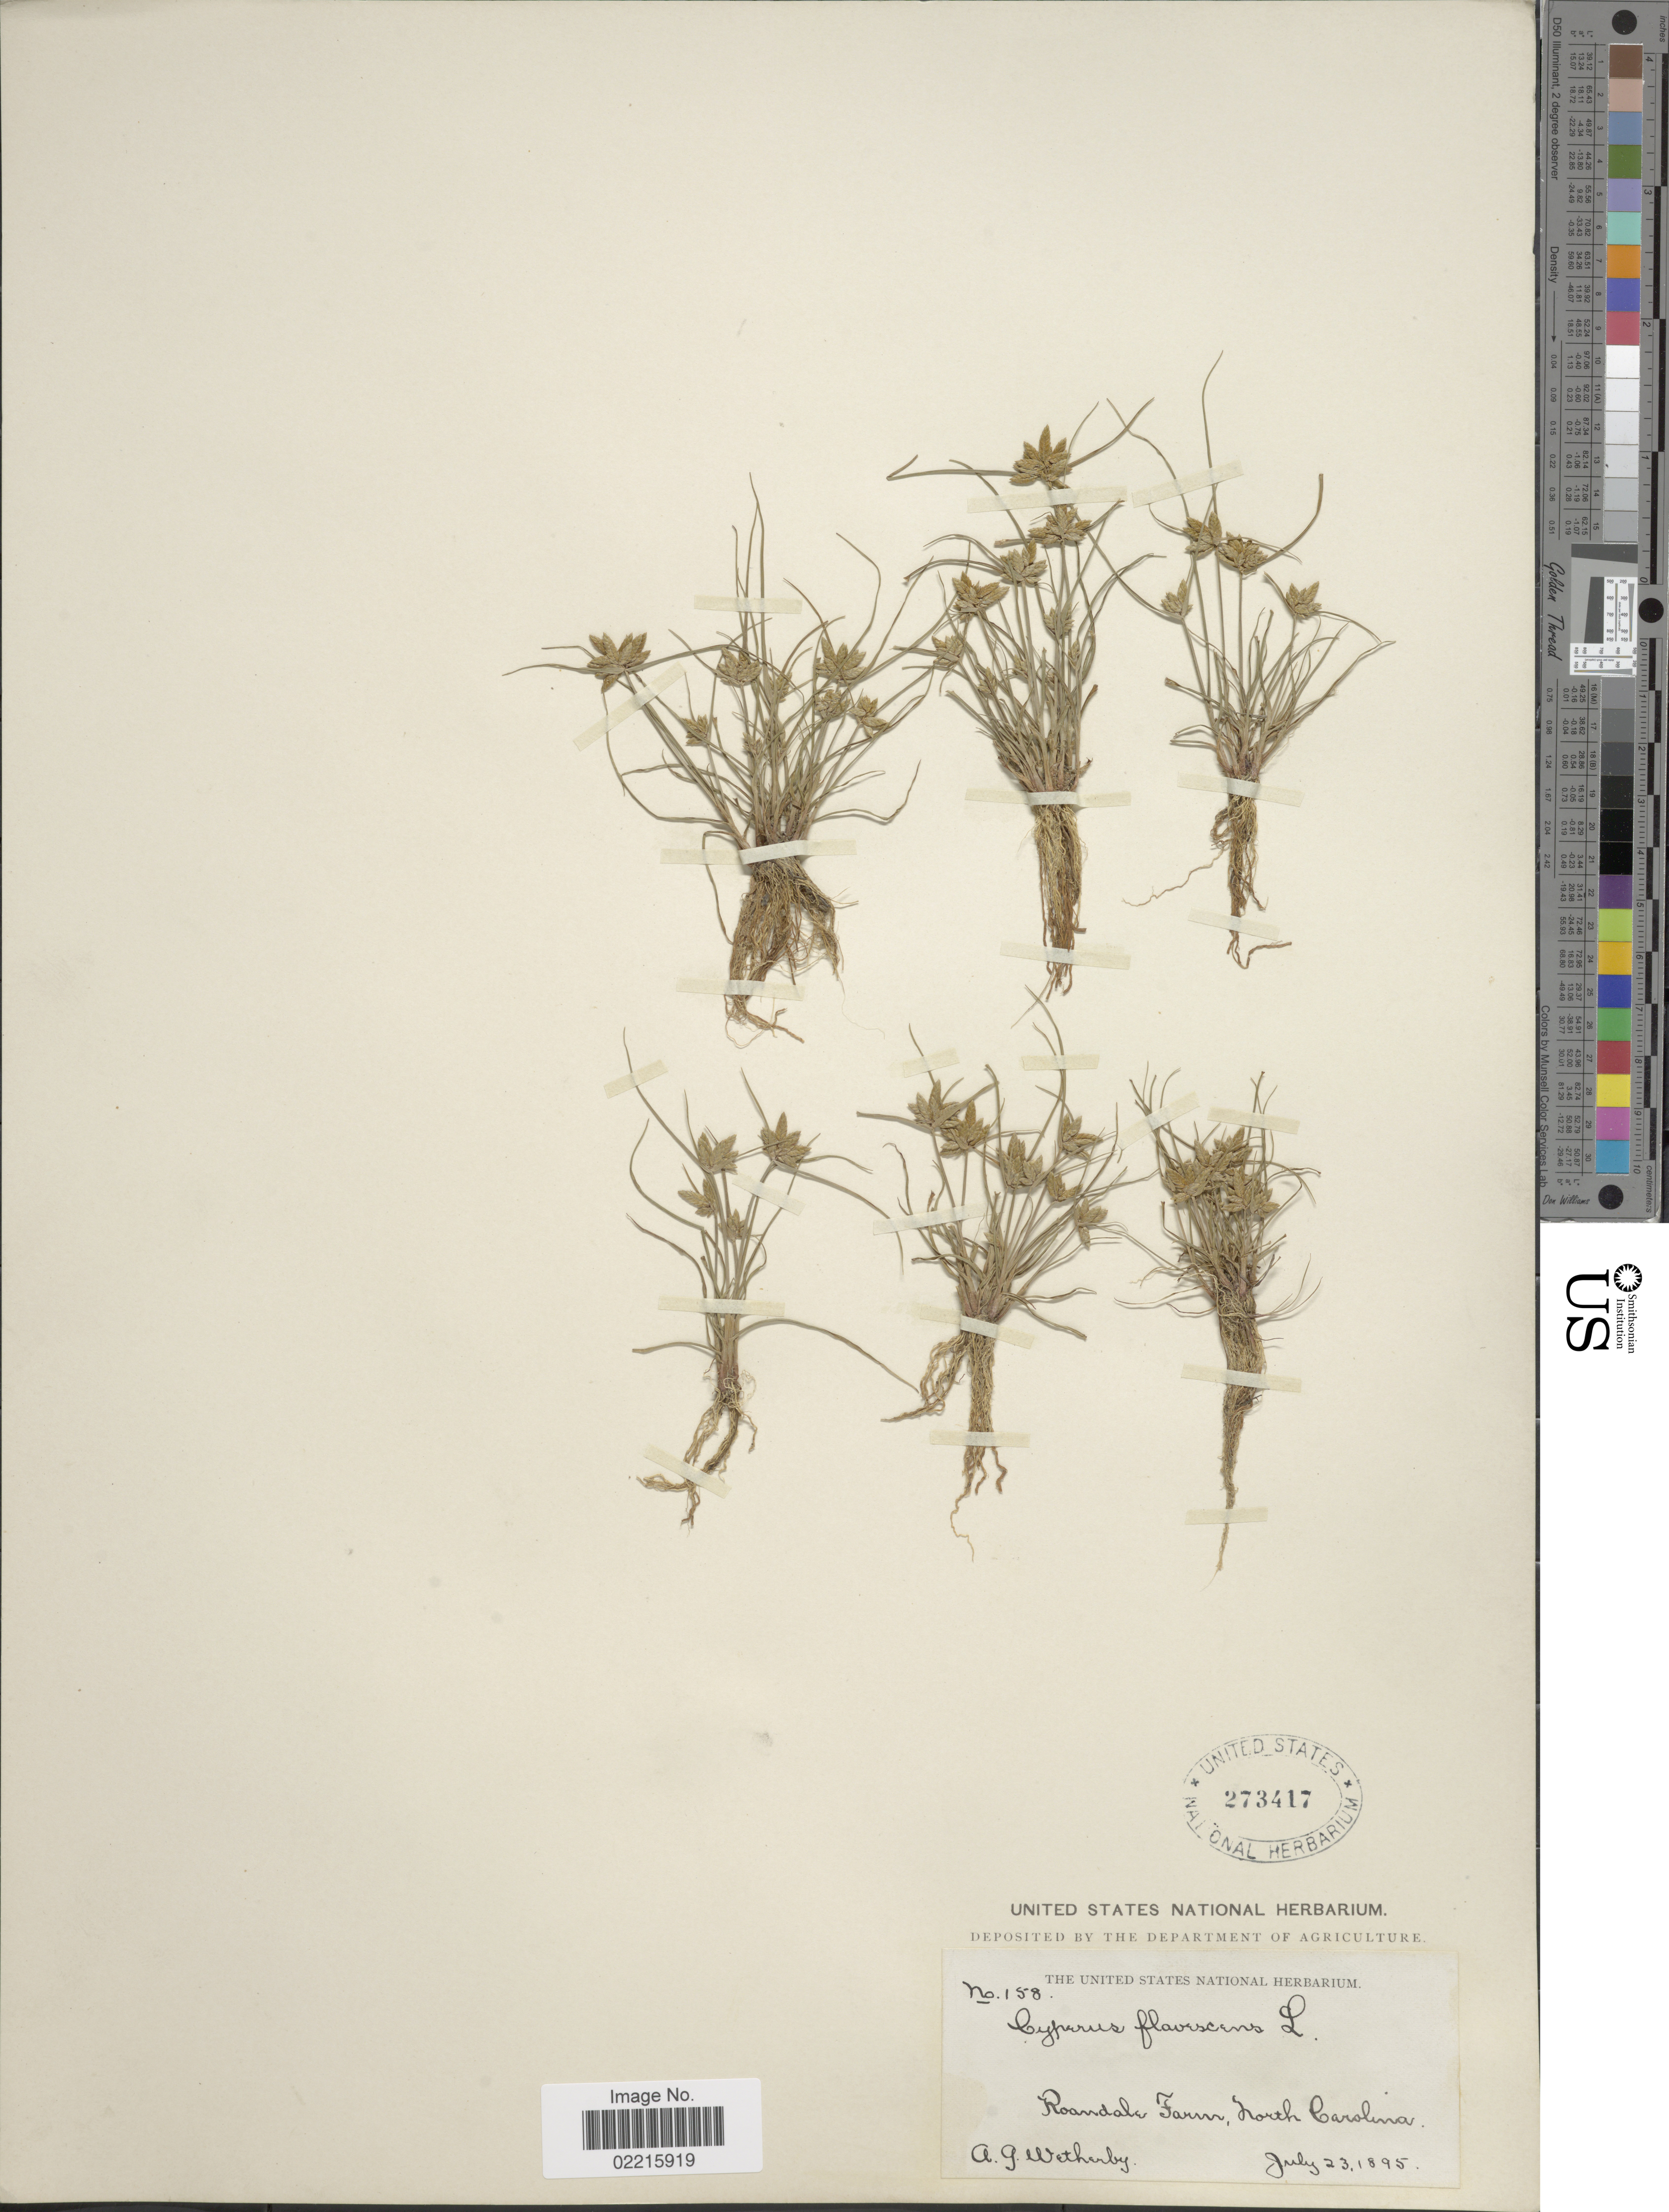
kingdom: Plantae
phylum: Tracheophyta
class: Liliopsida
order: Poales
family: Cyperaceae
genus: Cyperus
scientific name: Cyperus flavescens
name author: L.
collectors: A. Wetherby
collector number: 158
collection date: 1895-07-23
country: United States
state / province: North Carolina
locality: Roandale Farm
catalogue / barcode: US 273417